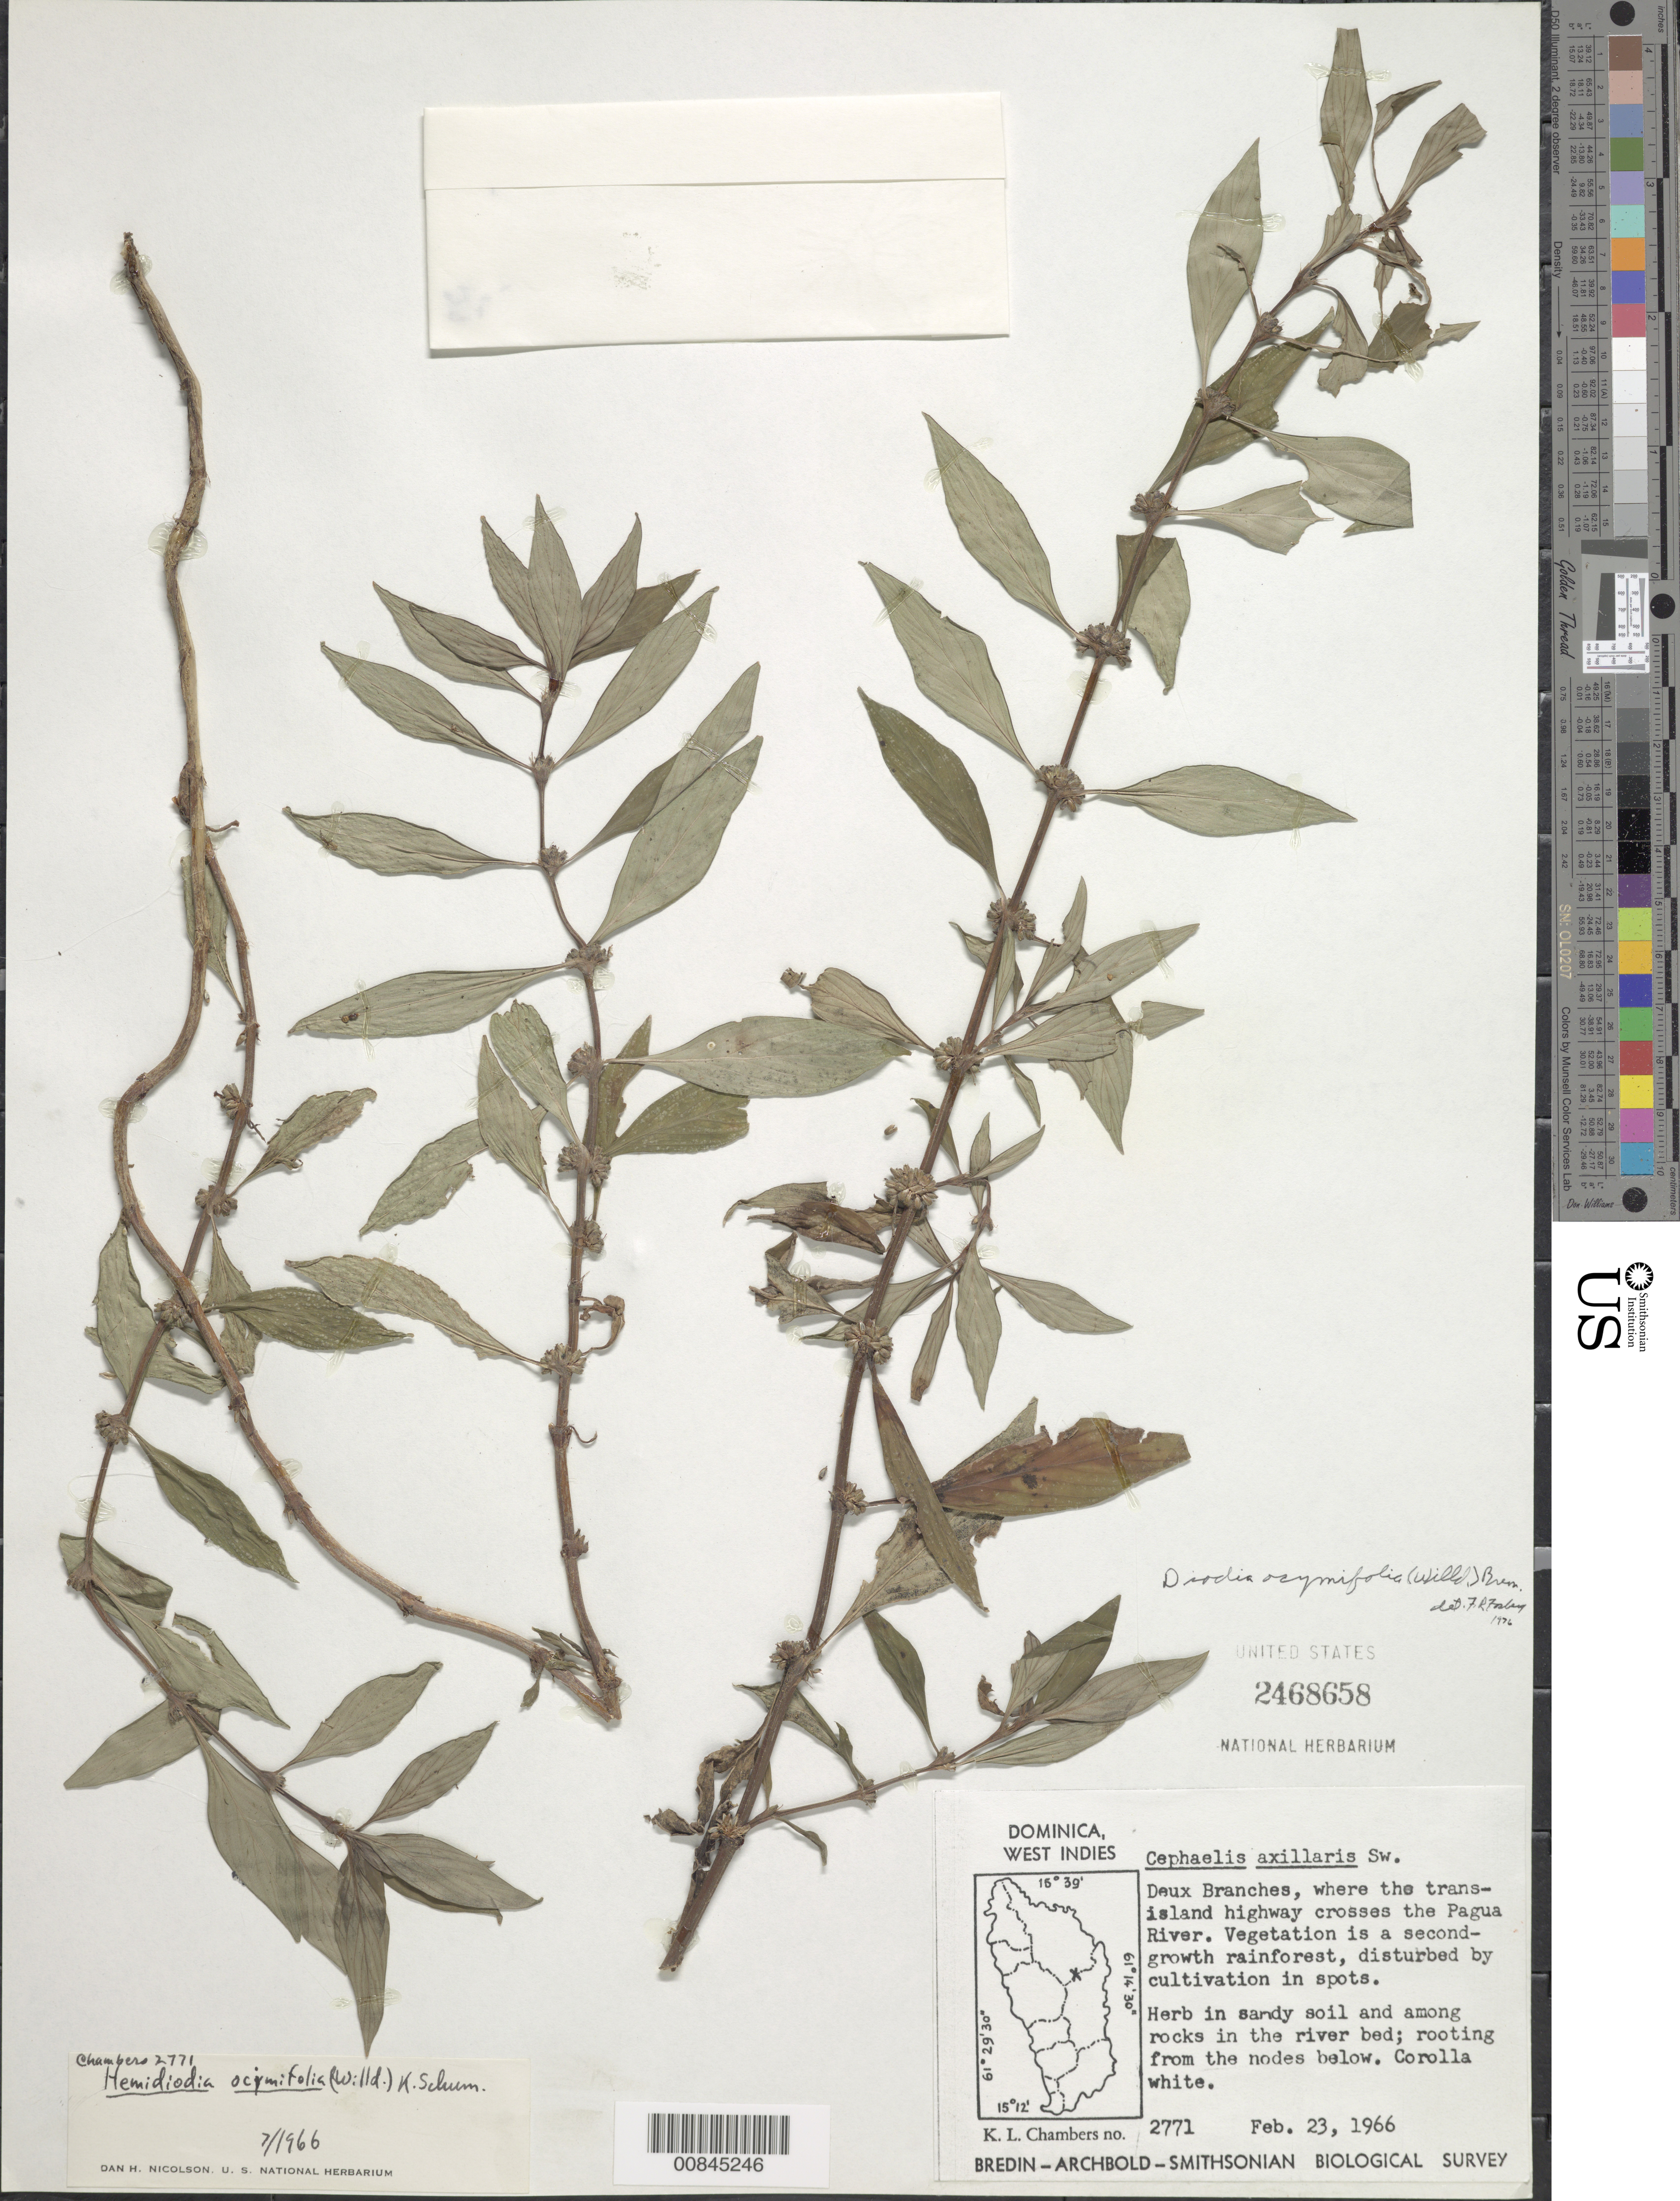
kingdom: Plantae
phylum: Tracheophyta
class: Magnoliopsida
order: Gentianales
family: Rubiaceae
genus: Spermacoce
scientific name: Spermacoce ocymifolia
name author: Willd. ex Roem. & Schult.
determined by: Fosberg, F. R.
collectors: K. L. Chambers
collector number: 2771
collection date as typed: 23 Feb 1966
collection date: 1966-02-23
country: Dominica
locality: Deux Branches, where the trans-island highway crosses the Pagua River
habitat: Second-growth rainforest, disturbed by cultivation in spots. In sandy soil and among rocks in river bed.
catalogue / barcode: US 2468658